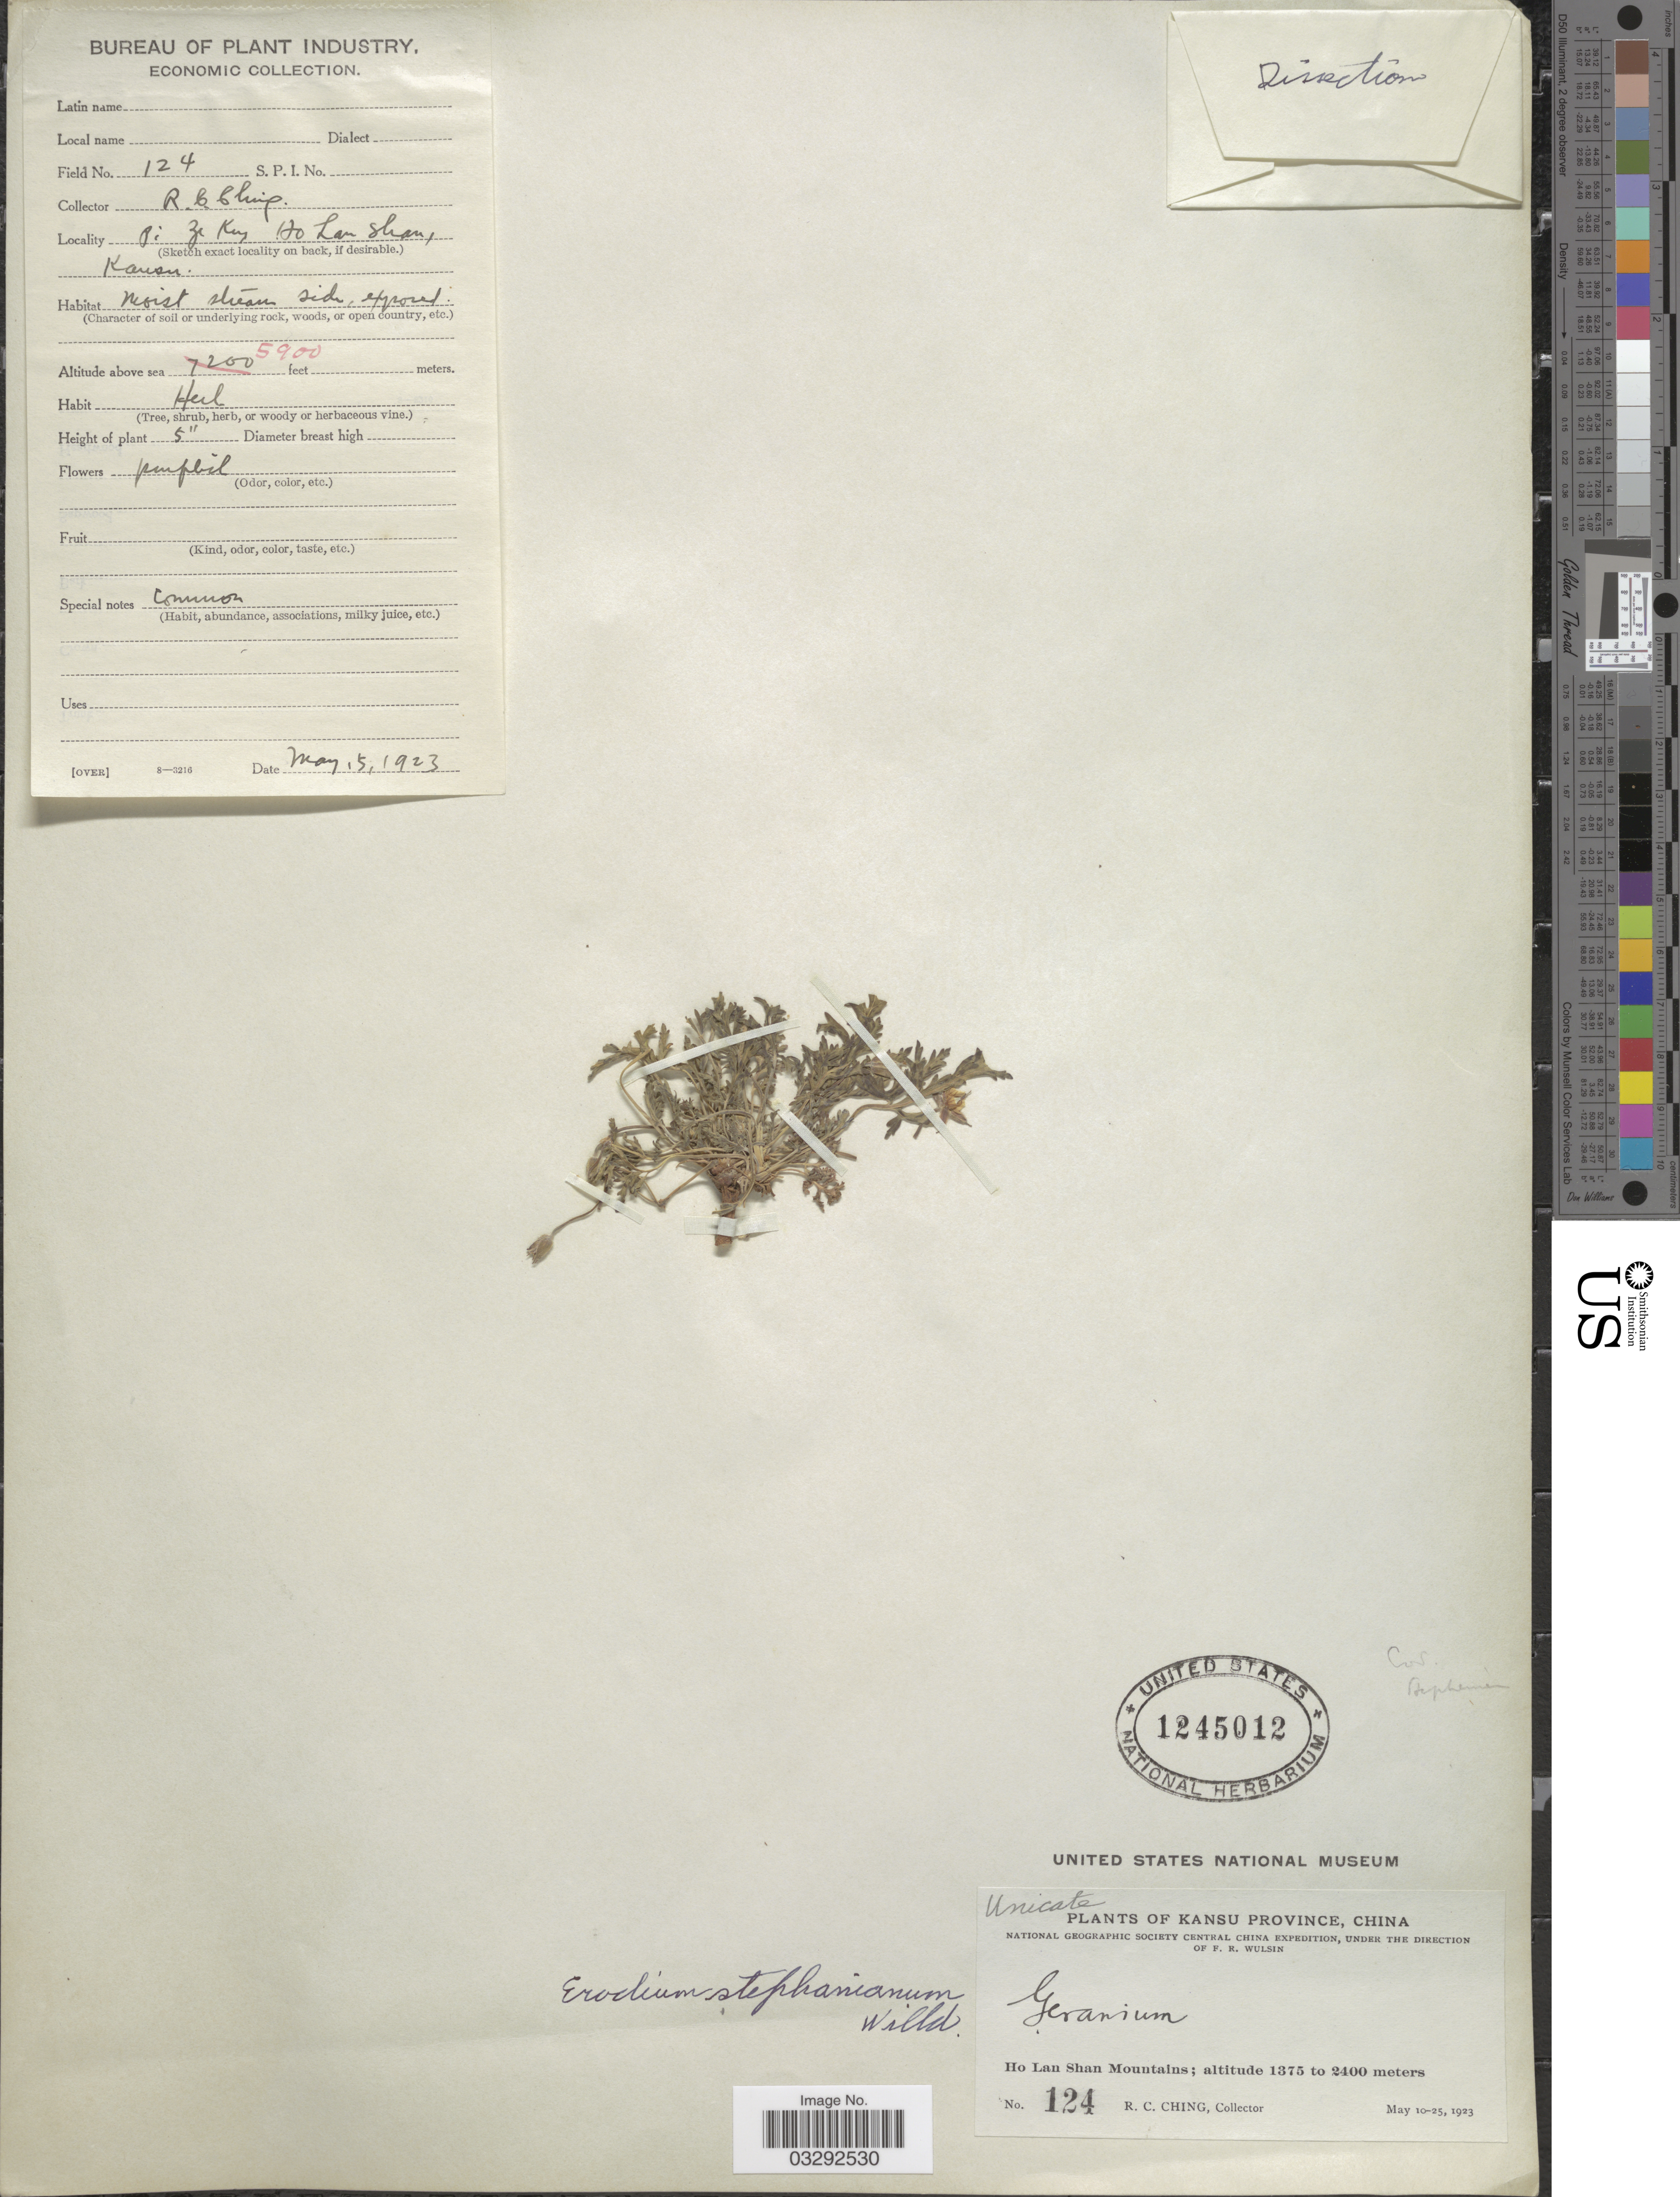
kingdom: Plantae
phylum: Tracheophyta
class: Magnoliopsida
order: Geraniales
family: Geraniaceae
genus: Erodium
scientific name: Erodium stephanianum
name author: Willd.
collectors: R. C. Ching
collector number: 124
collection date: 1923-05-05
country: China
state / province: Gansu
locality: Pi Ze Ku, Ho Lan Shan Mountains.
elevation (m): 1798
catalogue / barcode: US 1245012